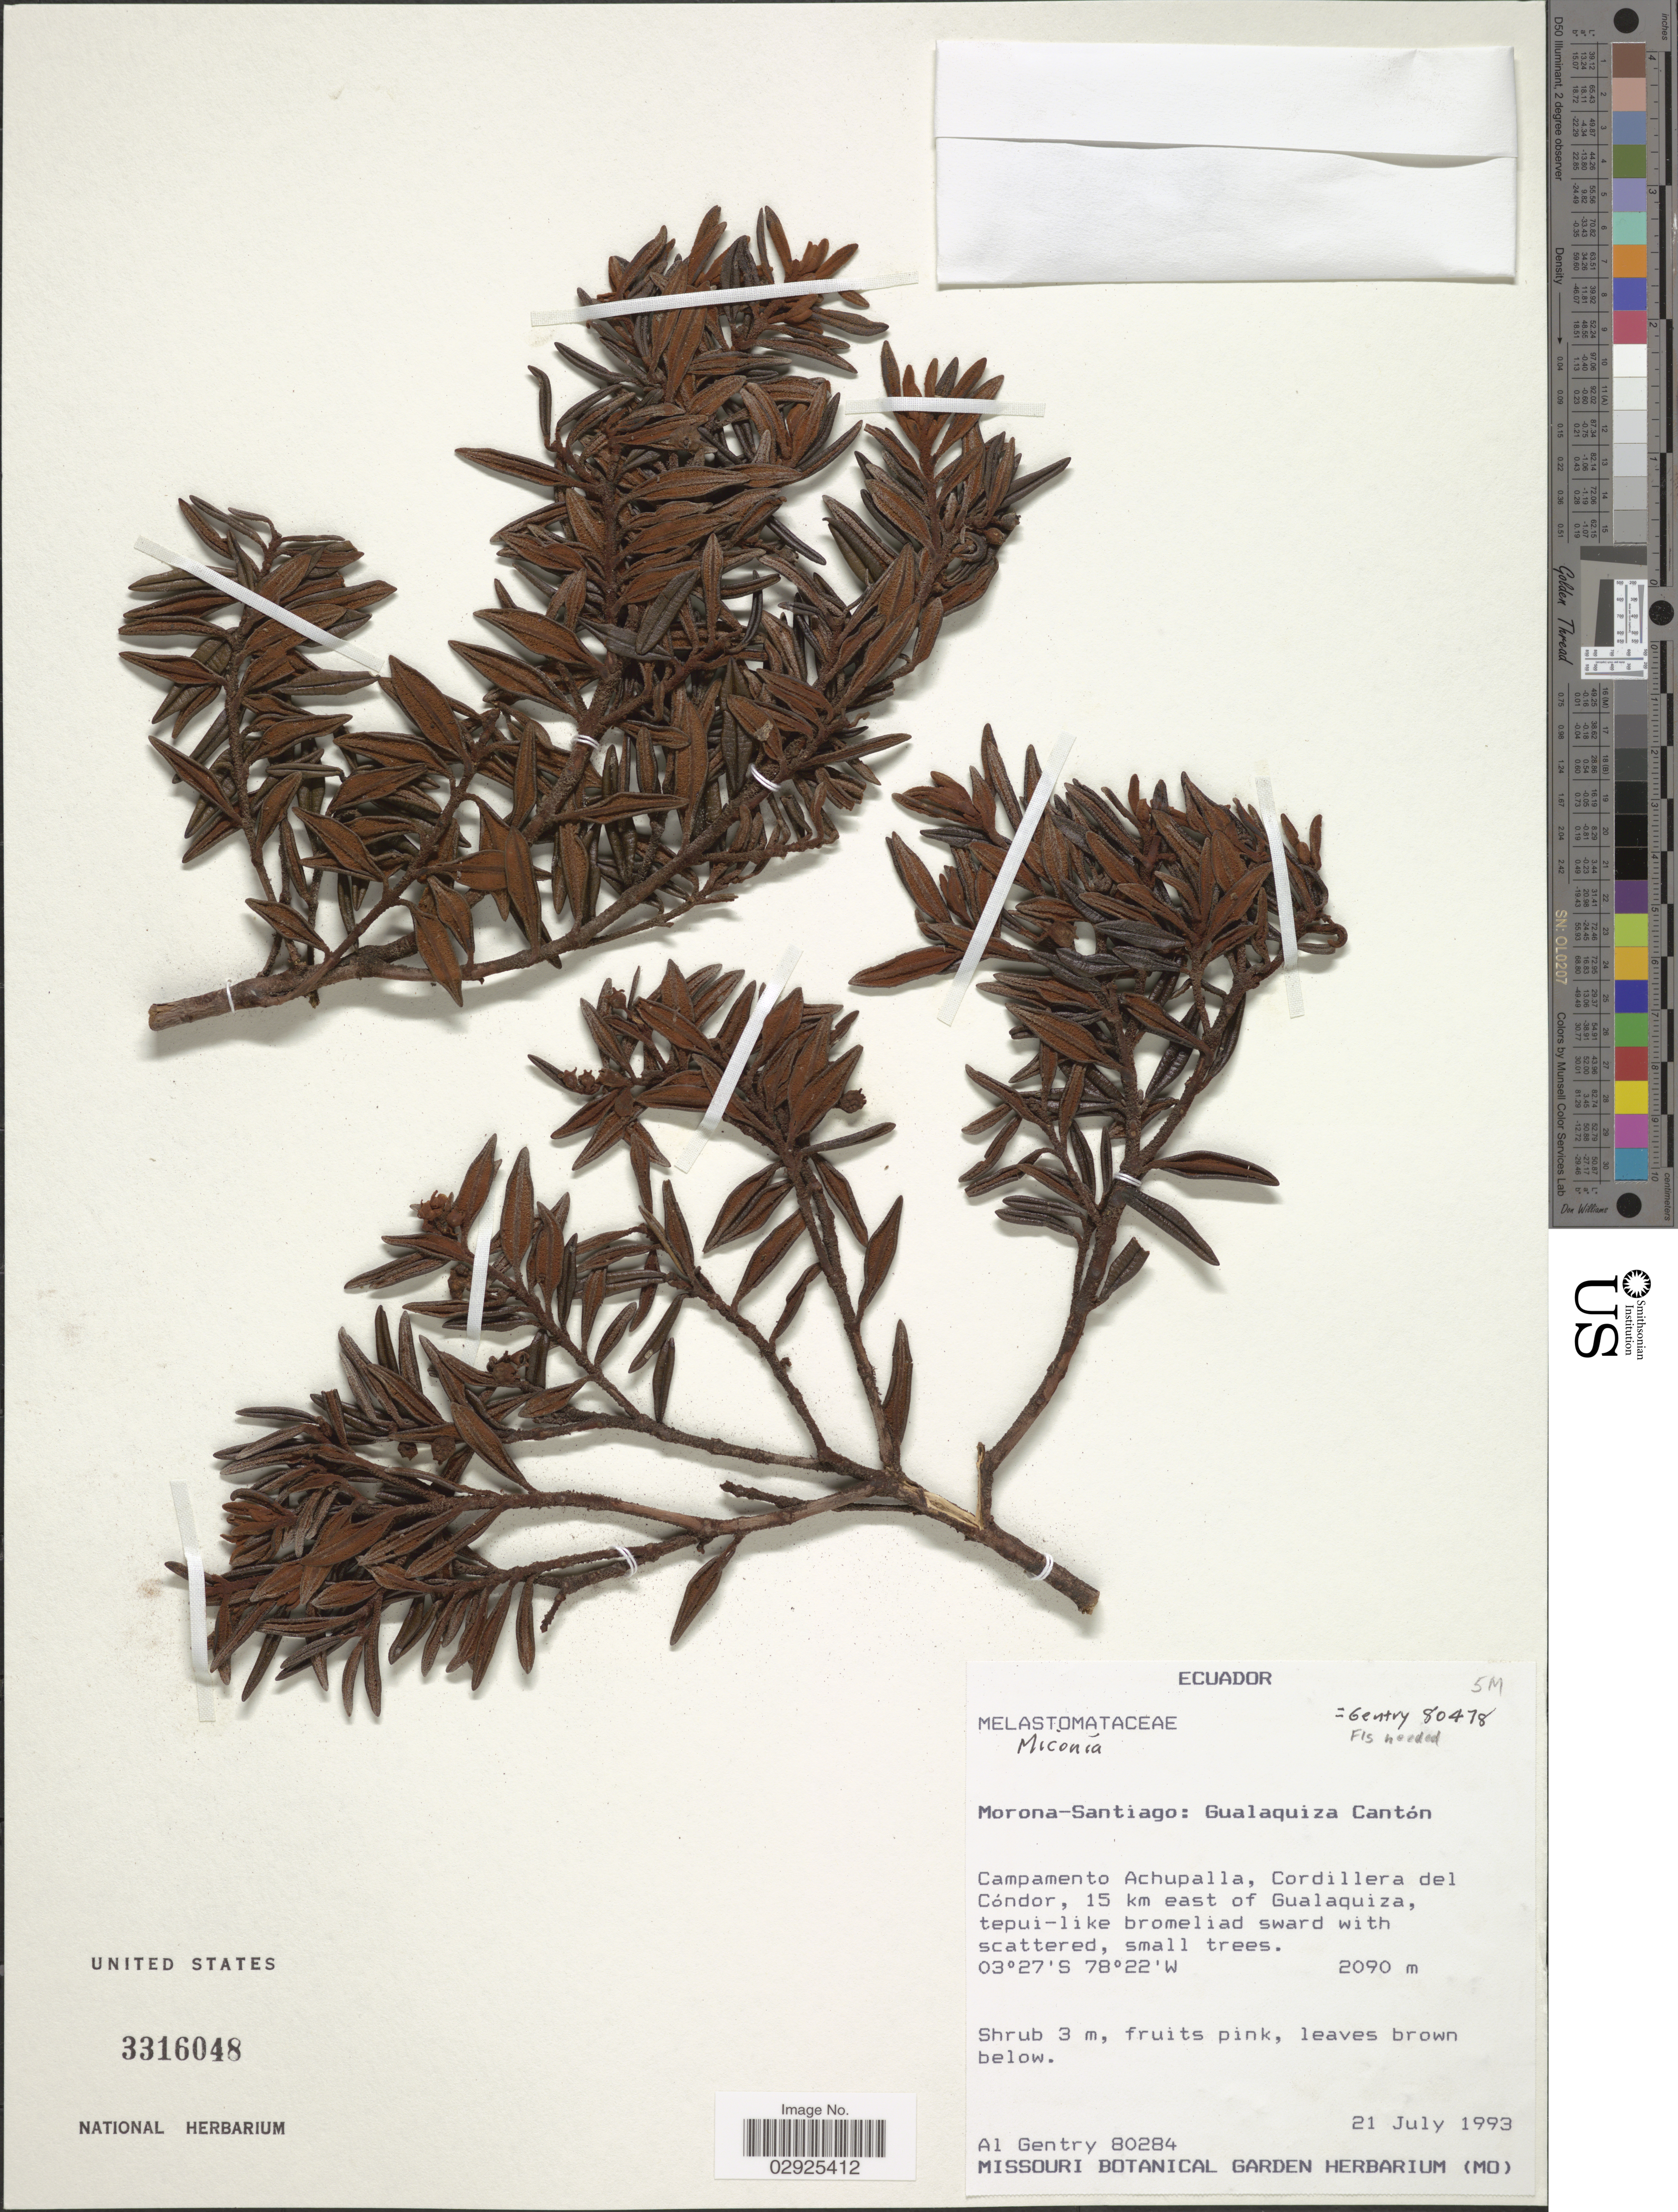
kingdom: Plantae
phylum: Tracheophyta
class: Magnoliopsida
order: Myrtales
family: Melastomataceae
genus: Miconia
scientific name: Miconia sp.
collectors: A. H. Gentry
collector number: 80284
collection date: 1993-07-21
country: Ecuador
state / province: Morona-Santiago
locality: Gualaquiza Cantón, Campamento Achupalla, Cordillera del Cóndor, 15 km east of Gualaquiza.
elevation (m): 2090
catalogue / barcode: US 3316048